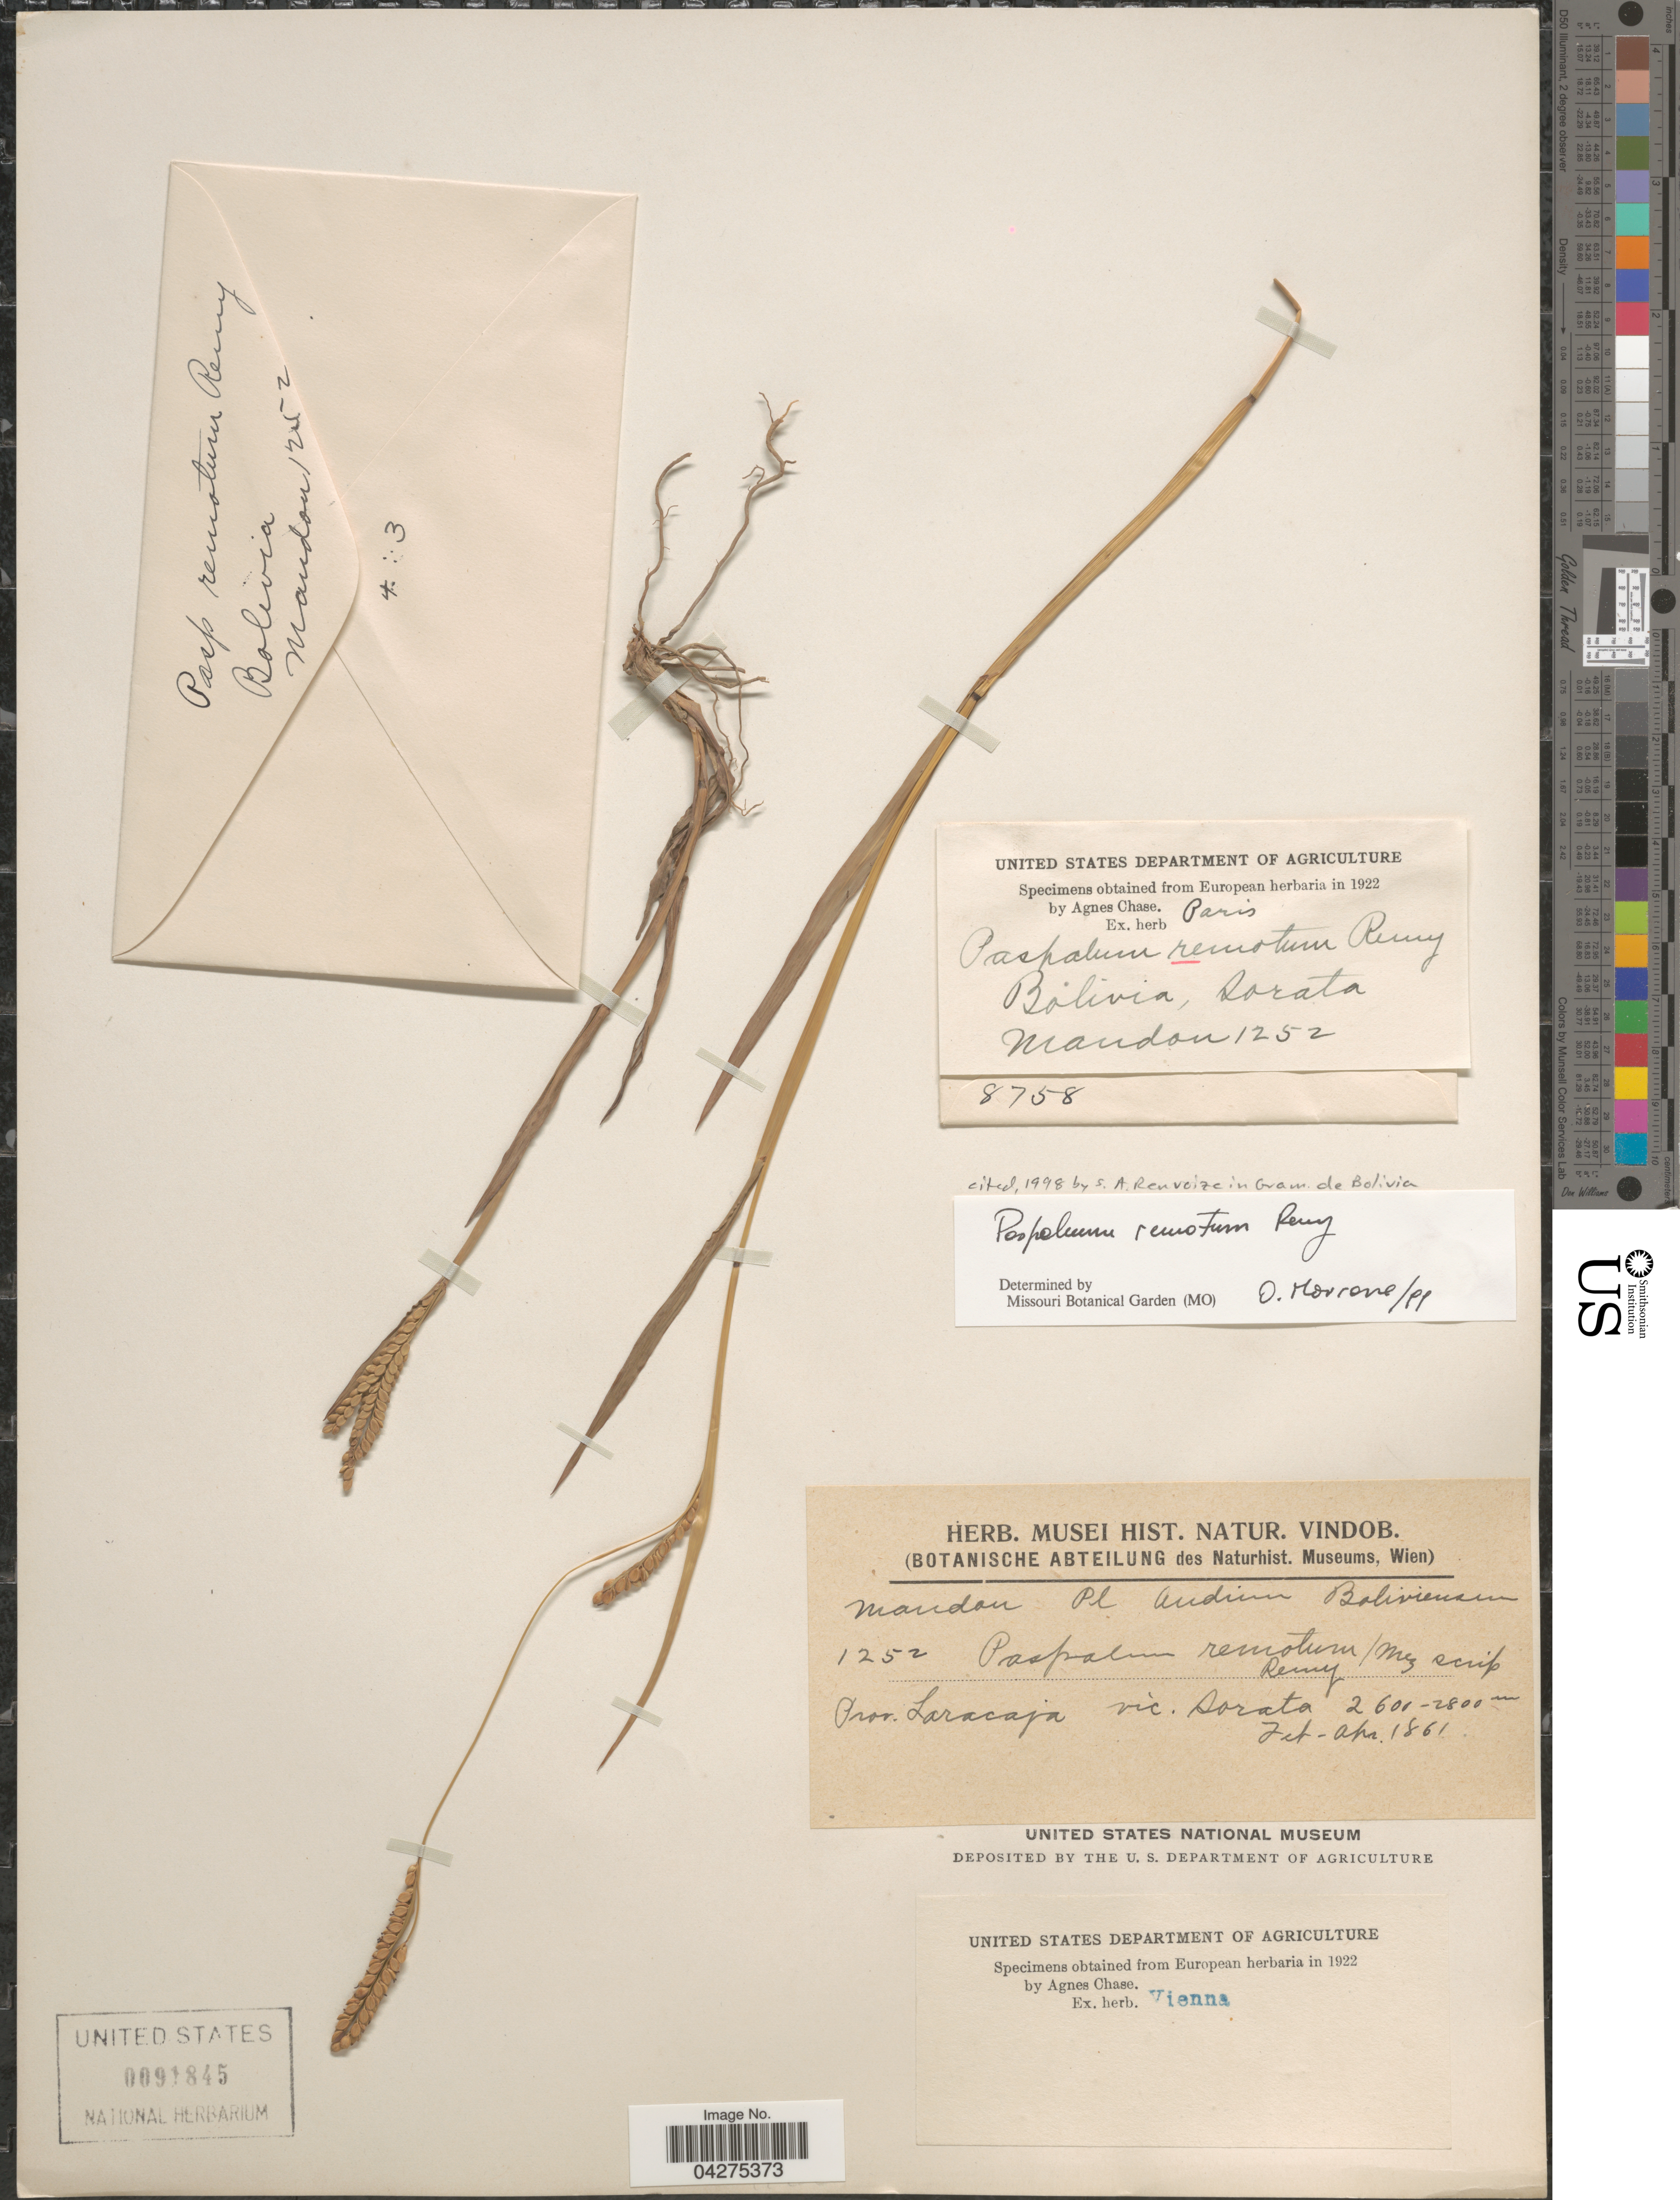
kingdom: Plantae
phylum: Tracheophyta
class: Liliopsida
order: Poales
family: Poaceae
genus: Paspalum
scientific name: Paspalum remotum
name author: J. Rémy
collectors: Mandon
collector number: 1252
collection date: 1861-02/1861-04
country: Bolivia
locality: Andium Bolivienses. Prov. Laracaja. Vic. Sorata.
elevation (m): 2600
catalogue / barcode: US 91845